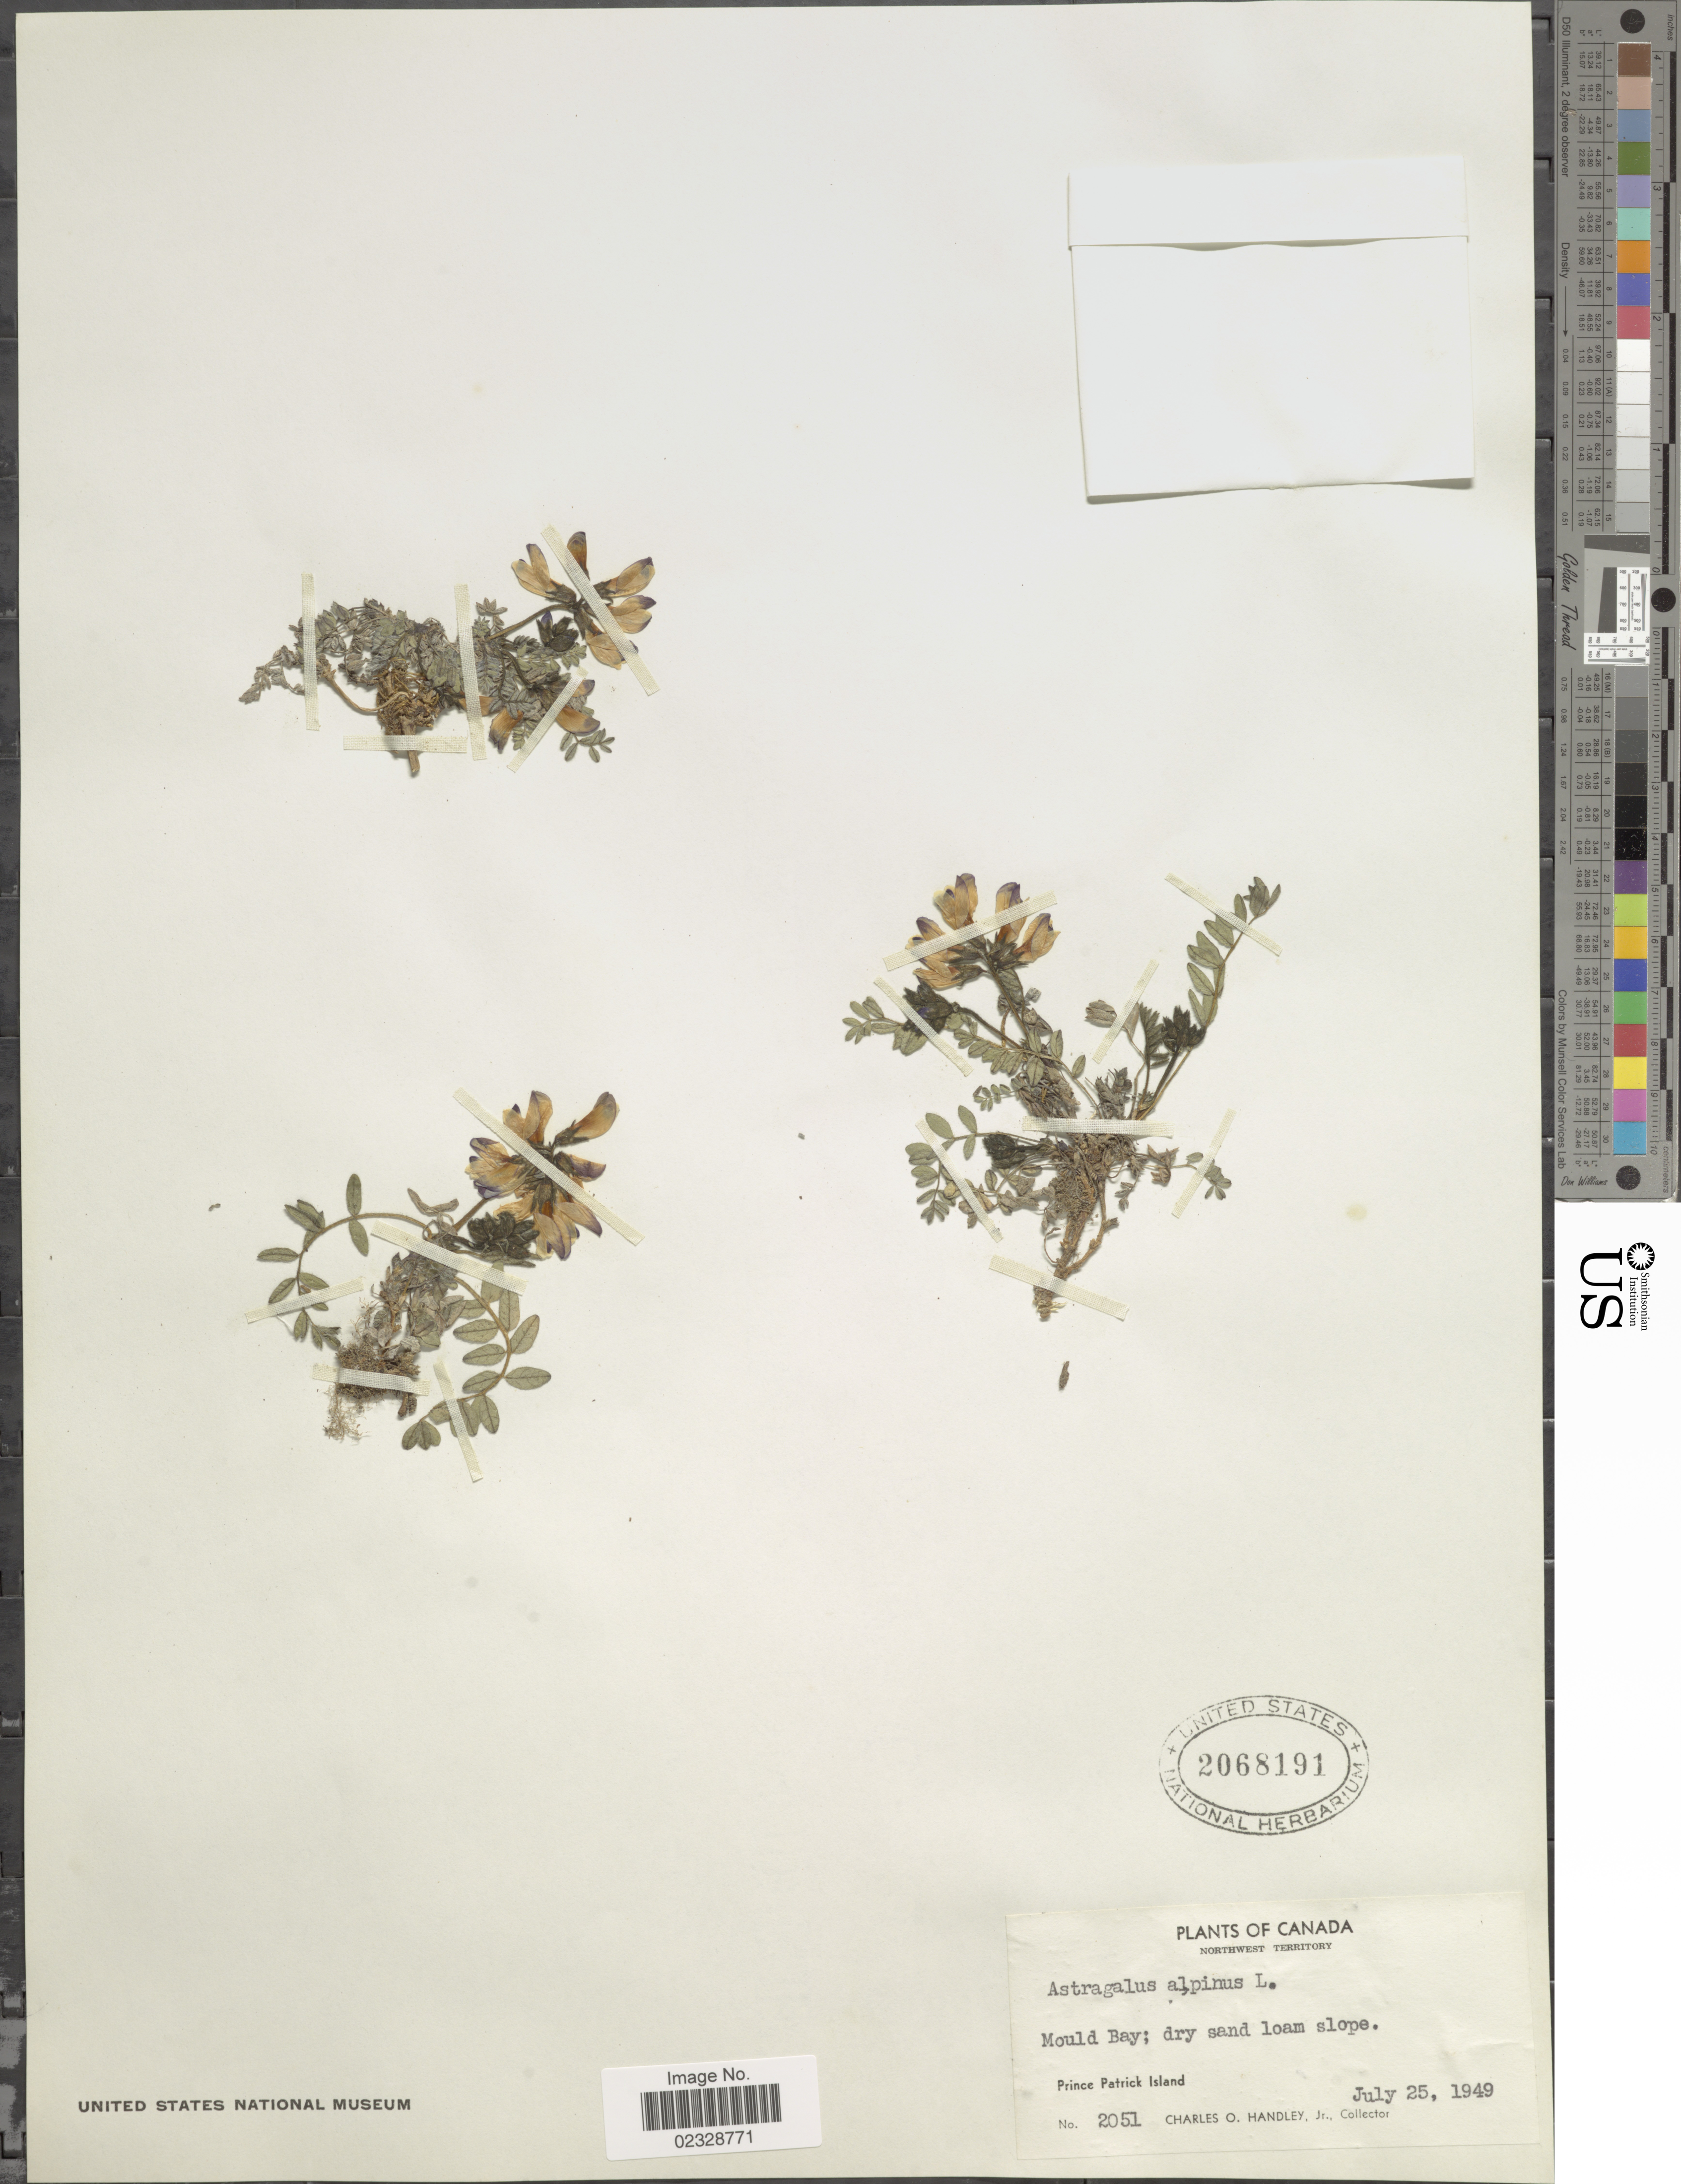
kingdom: Plantae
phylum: Tracheophyta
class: Magnoliopsida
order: Fabales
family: Fabaceae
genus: Astragalus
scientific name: Astragalus alpinus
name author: L.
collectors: C. Handley Jr.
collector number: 2051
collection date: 1949-07-25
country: Canada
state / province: Northwest Territories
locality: Mould Bay, Prince Patrick Island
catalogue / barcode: US 2068191